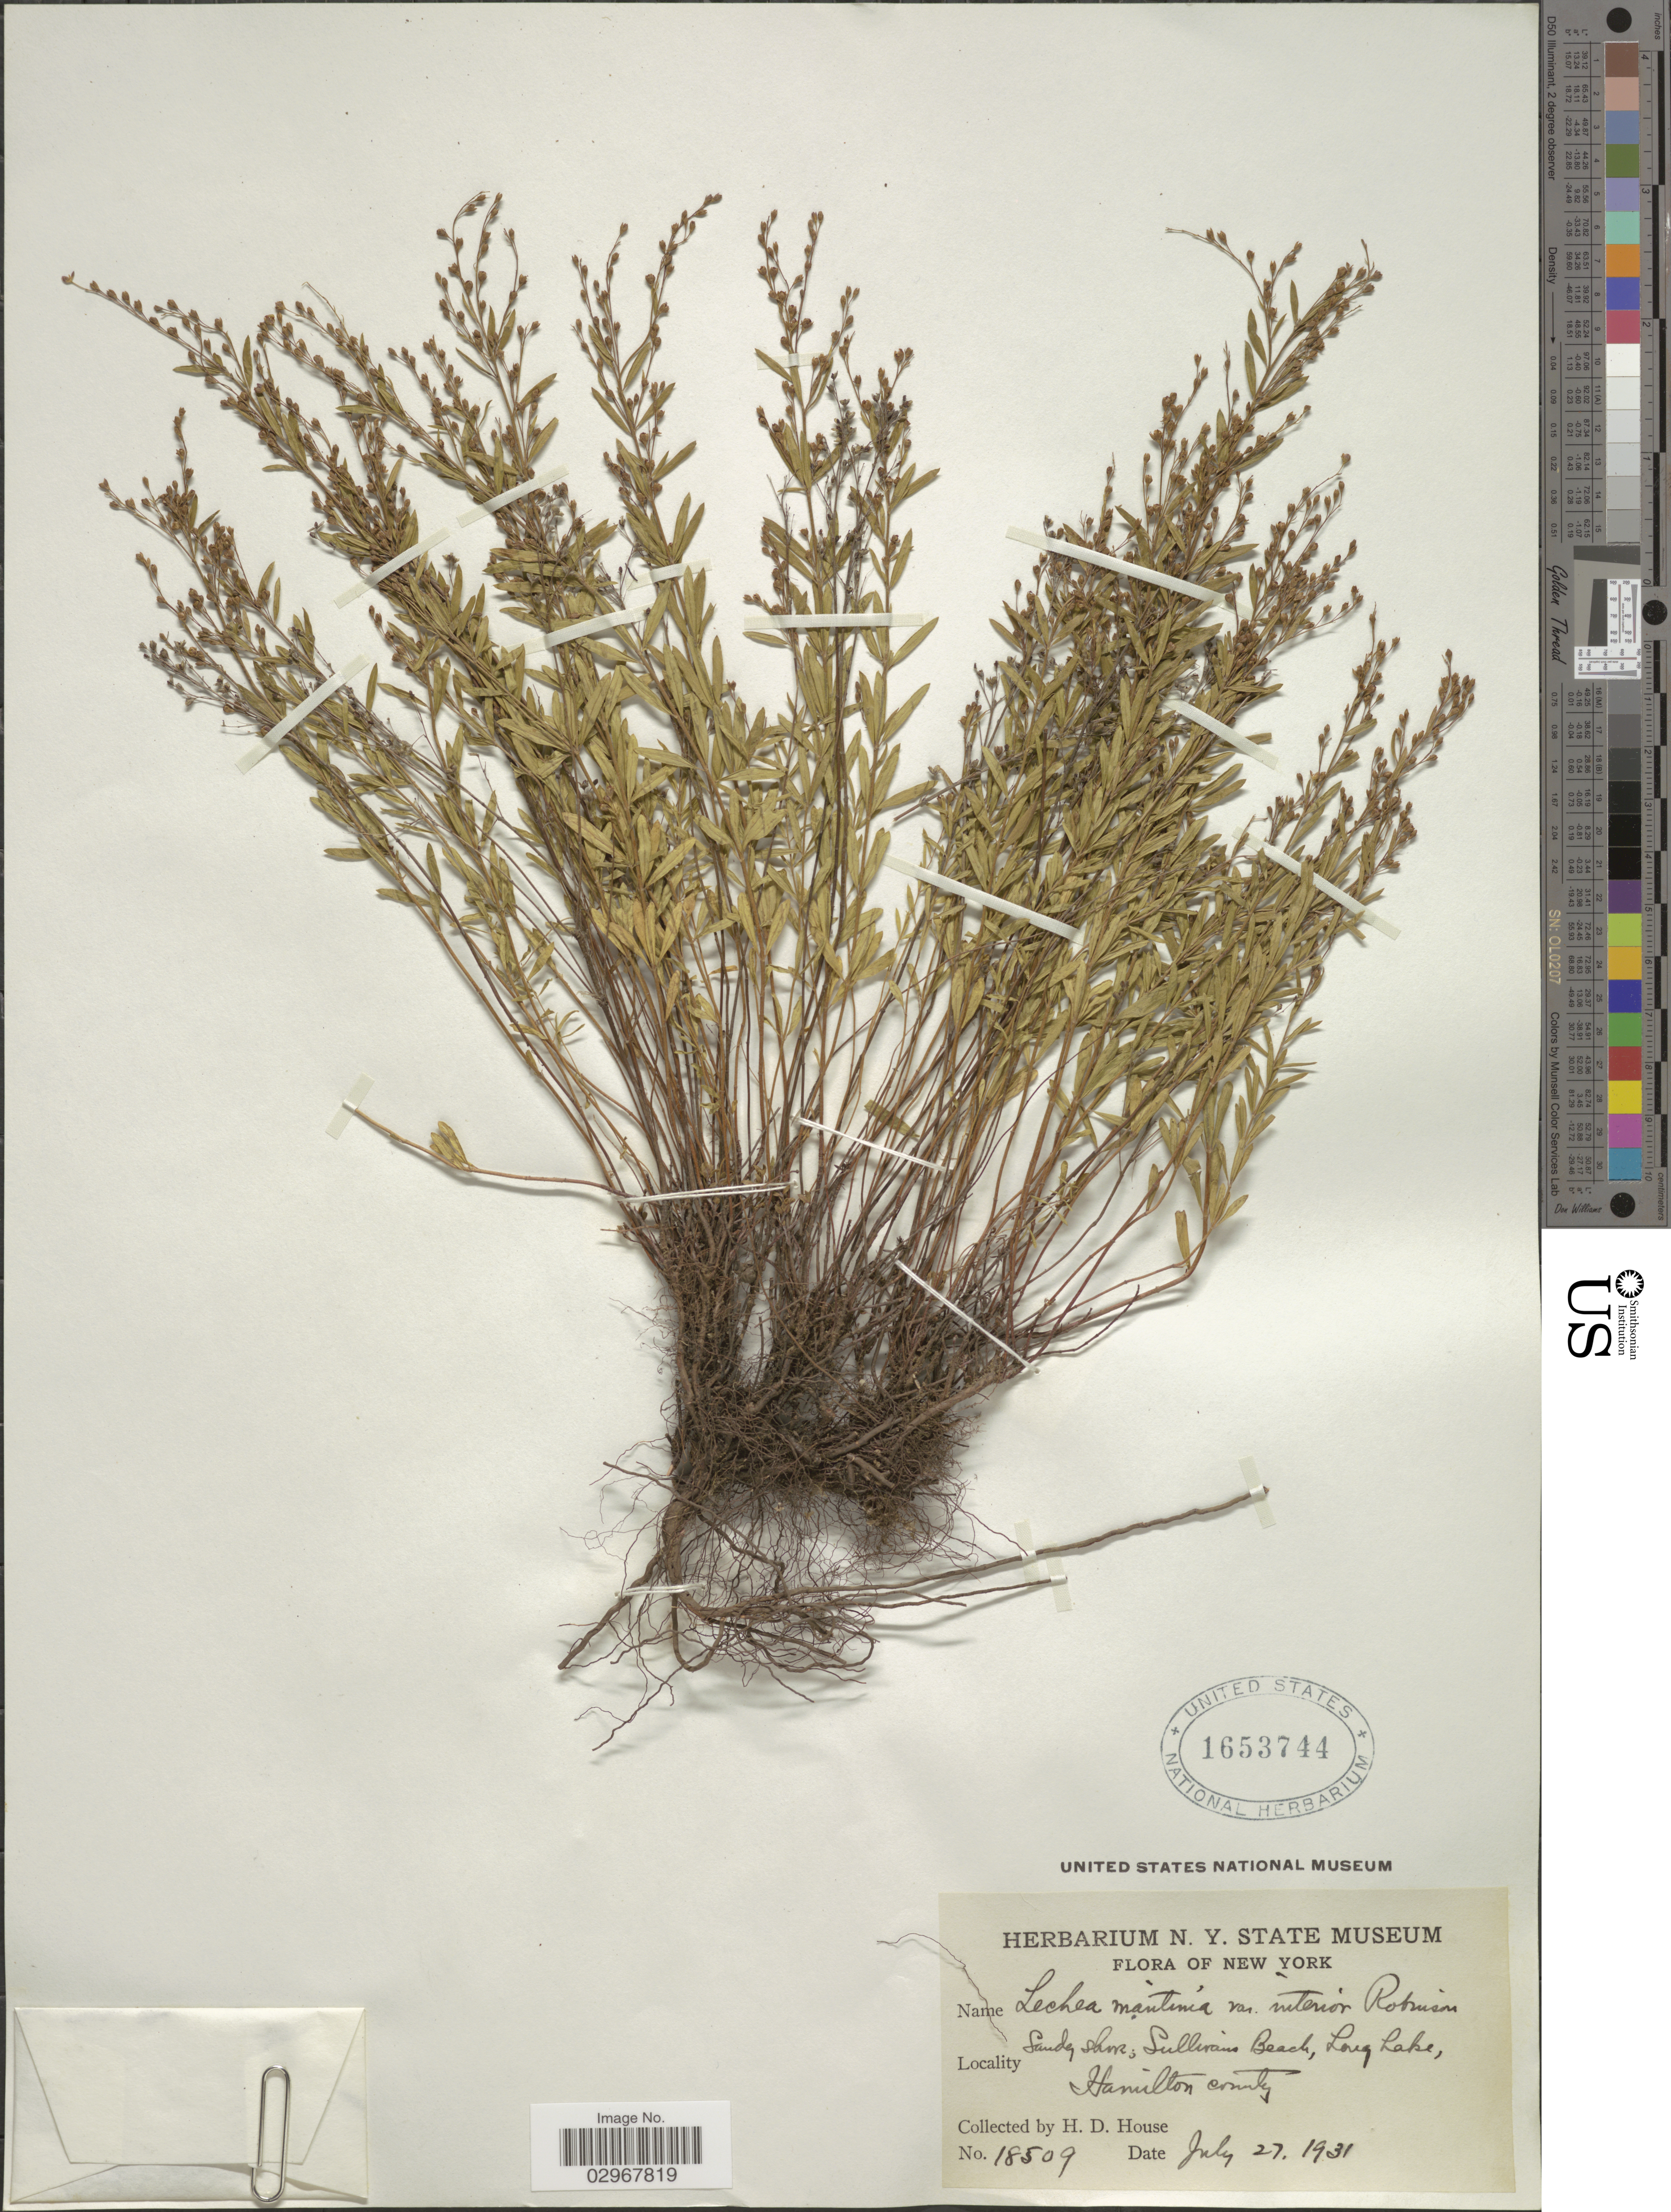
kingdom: Plantae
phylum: Tracheophyta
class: Magnoliopsida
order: Malvales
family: Cistaceae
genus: Lechea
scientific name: Lechea maritima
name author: Legg.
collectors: H. D. House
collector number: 18509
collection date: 1931-07-27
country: United States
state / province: New York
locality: Sandy shore, Sullivans Beach, Long Lake, Hamilton County.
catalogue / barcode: US 1653744